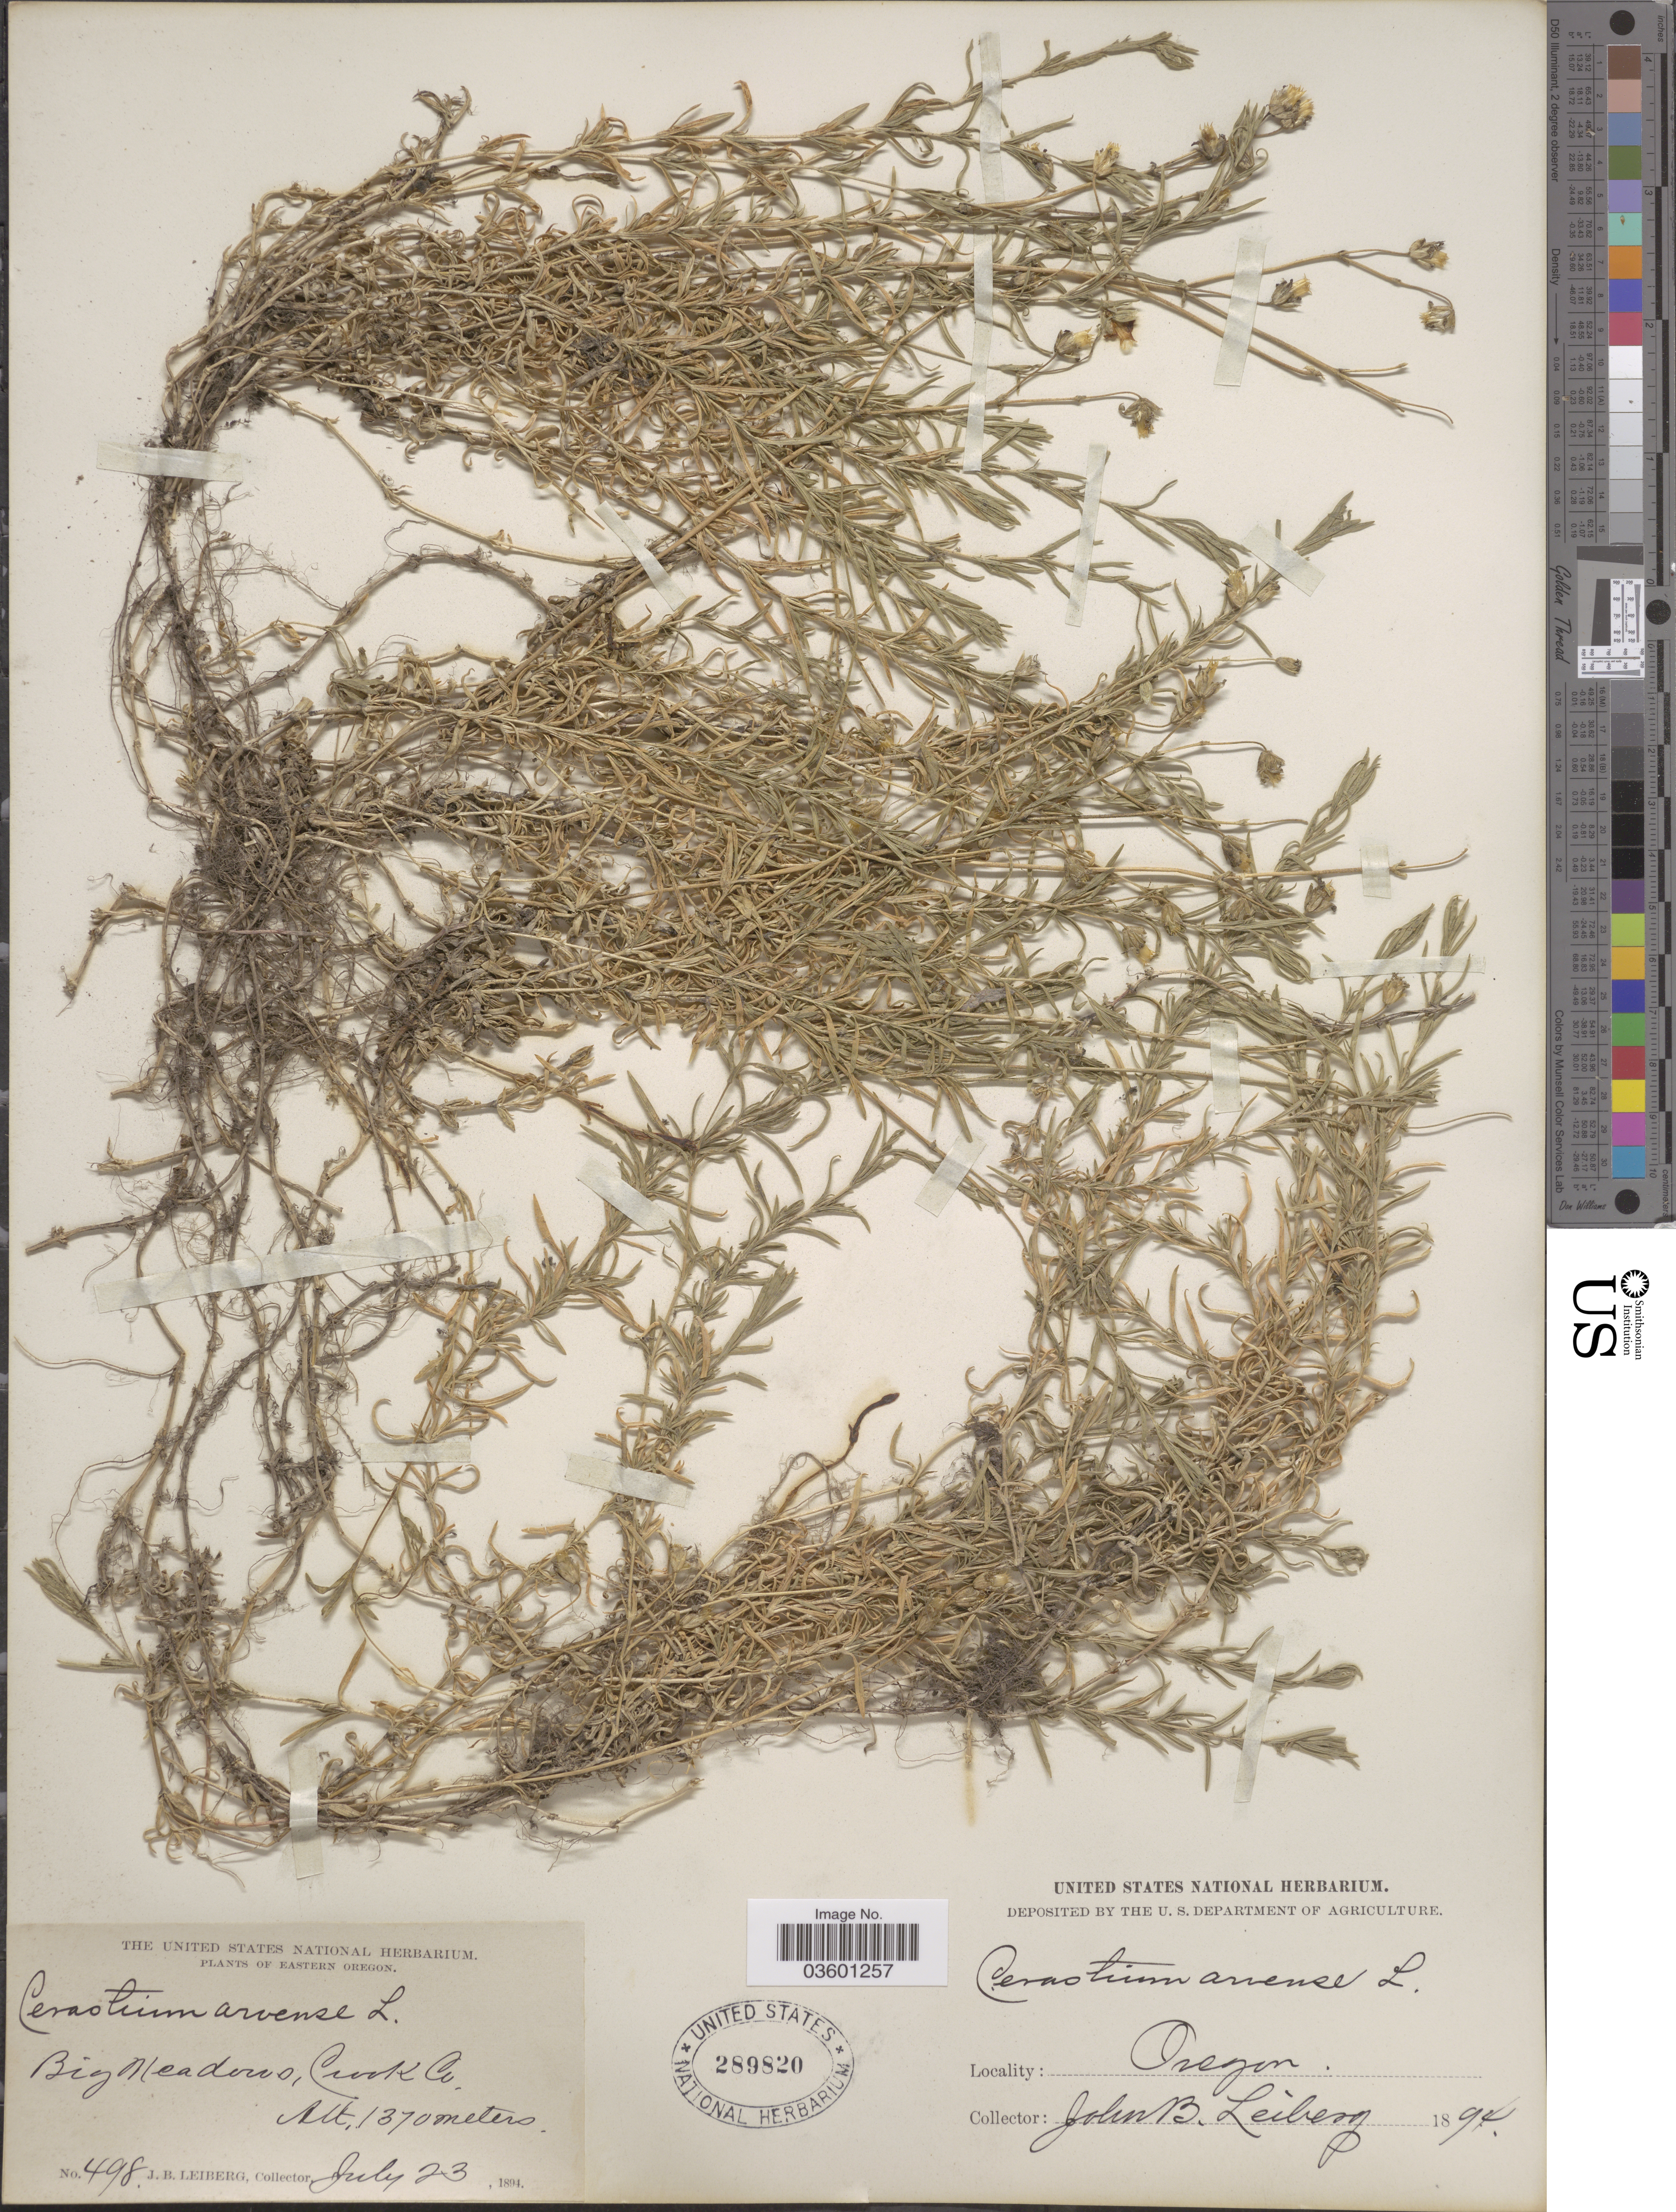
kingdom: Plantae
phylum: Tracheophyta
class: Magnoliopsida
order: Caryophyllales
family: Caryophyllaceae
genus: Cerastium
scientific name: Cerastium arvense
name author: L.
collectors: J. B. Leiberg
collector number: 498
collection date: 1894-07-23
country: United States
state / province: Oregon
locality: Eastern Oregon. Big Meadows, Creek Co.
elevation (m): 1370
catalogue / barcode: US 289820